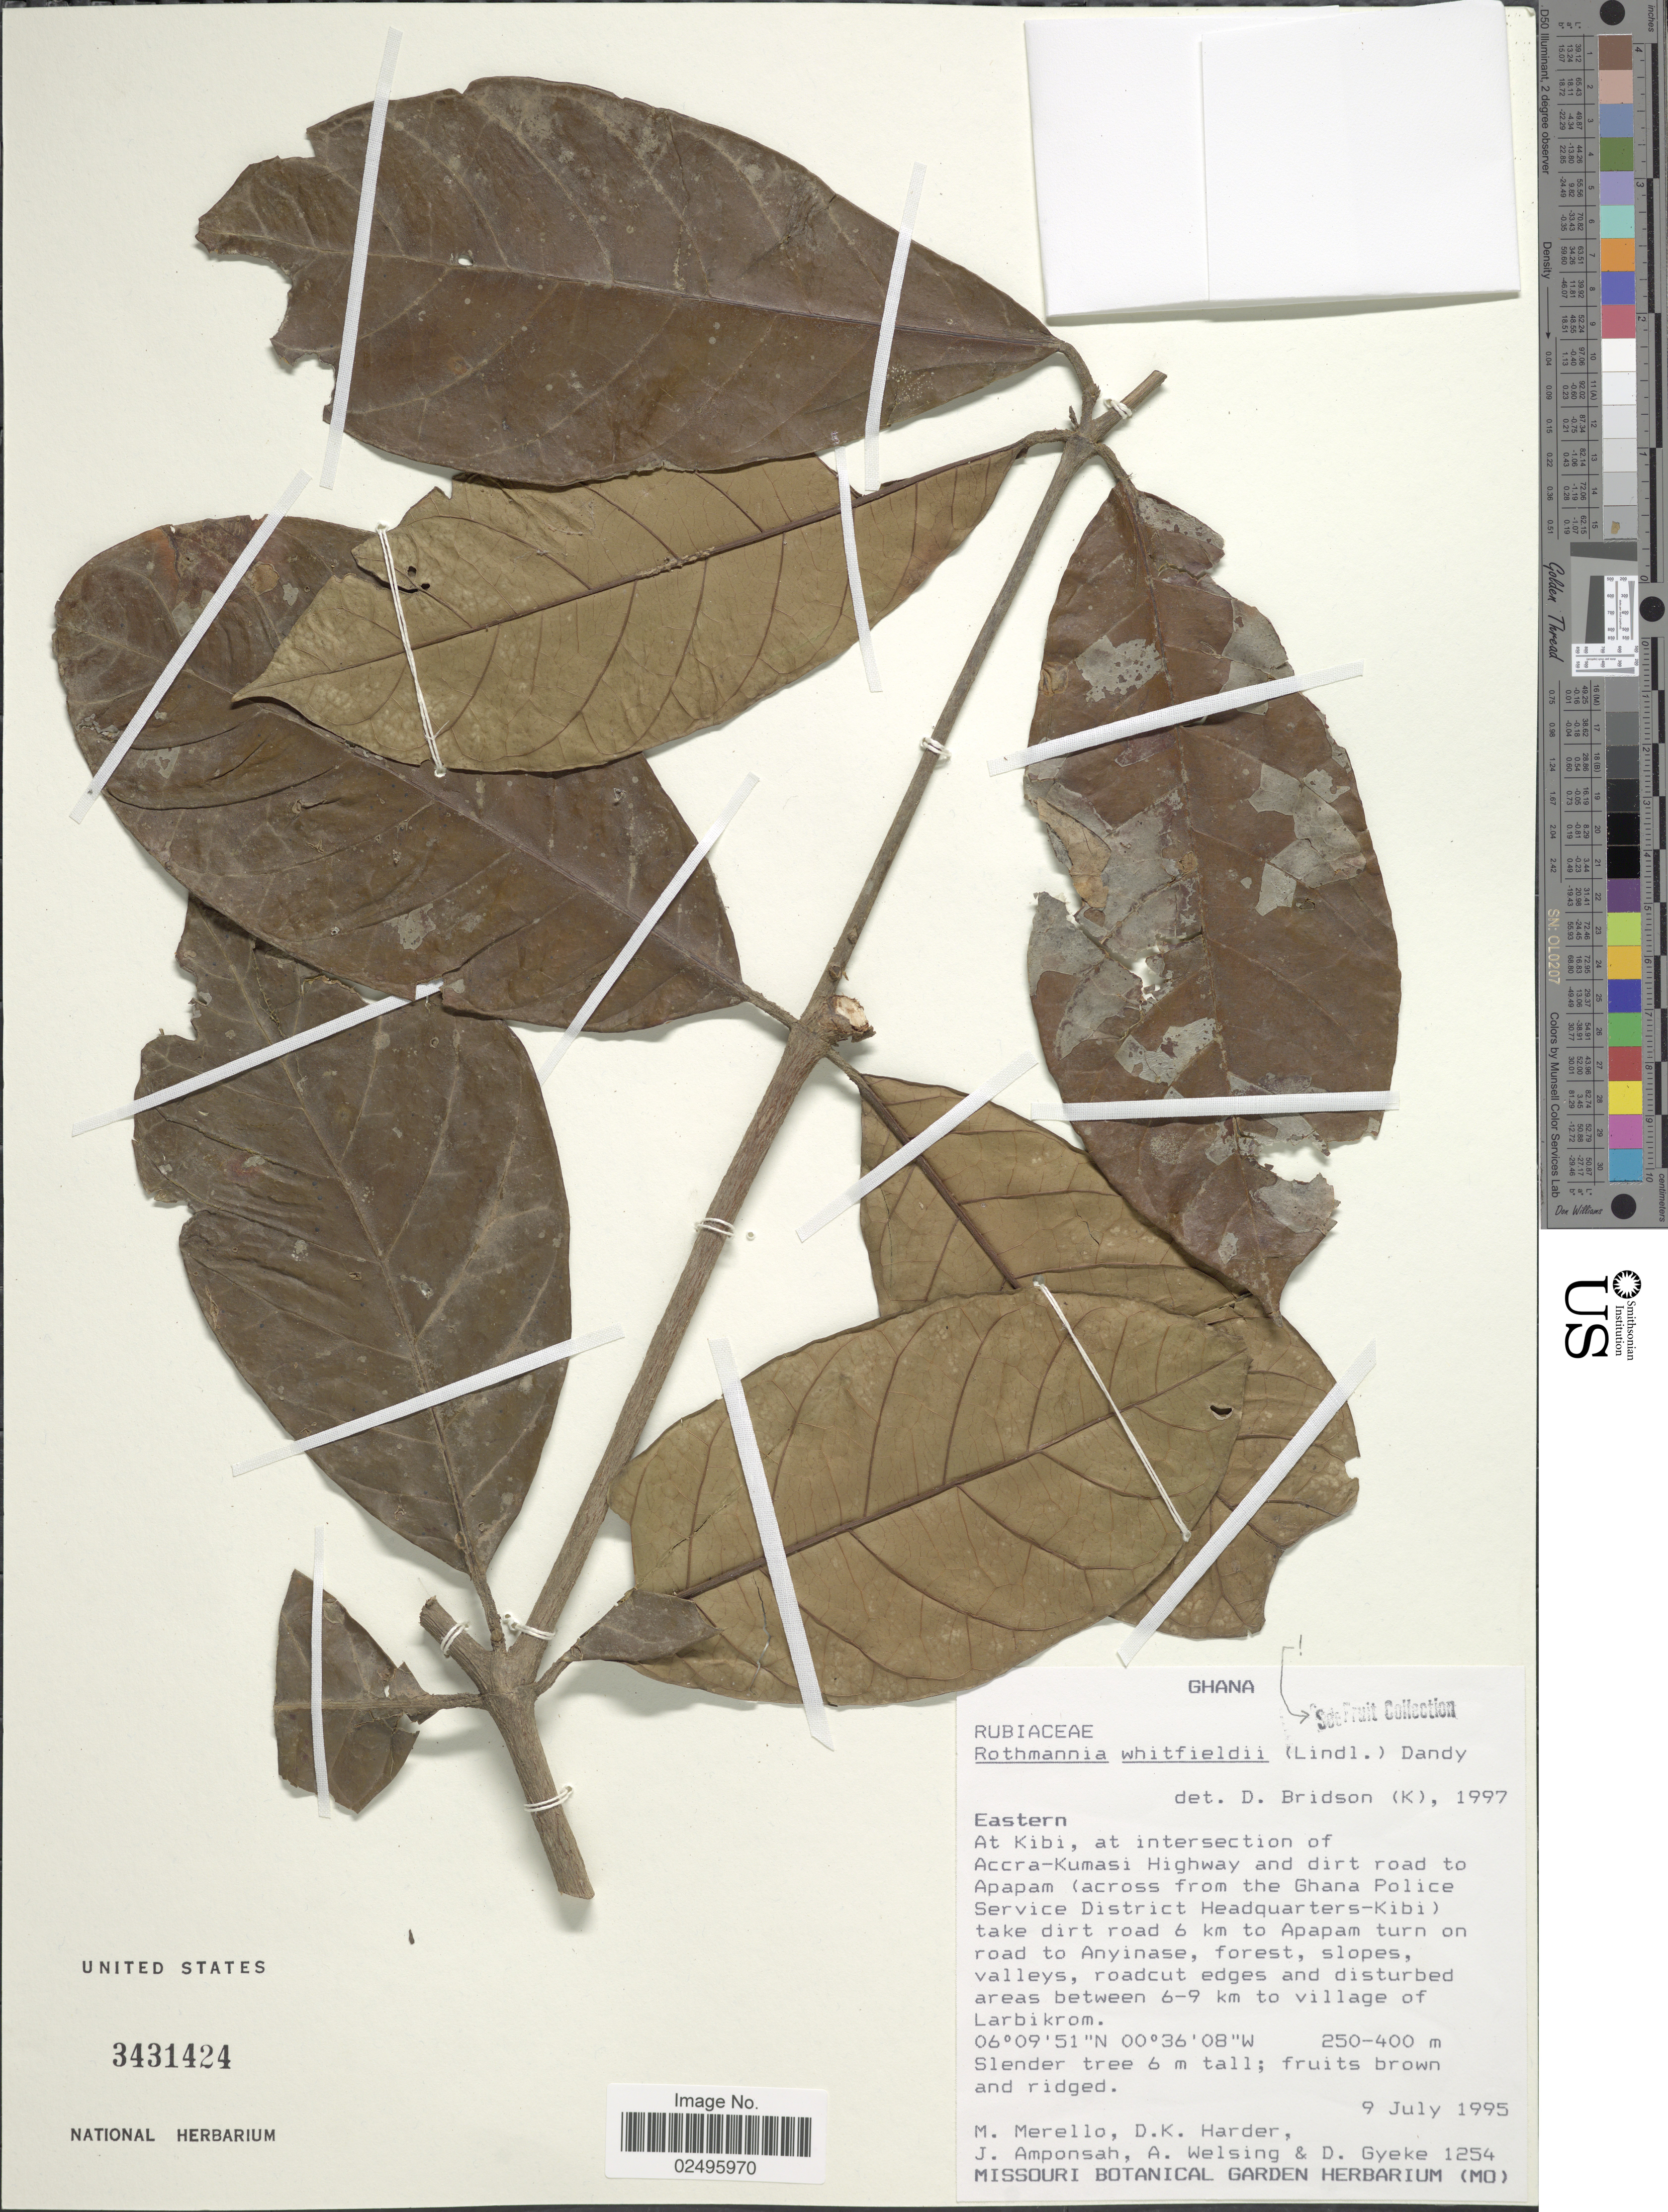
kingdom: Plantae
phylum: Tracheophyta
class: Magnoliopsida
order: Gentianales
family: Rubiaceae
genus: Rothmannia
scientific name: Rothmannia whitfieldii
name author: (Lindl.) Dandy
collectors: M. Merello, D. Harder, J. Amponsah, A. Welsing & D. Gyeke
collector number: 1254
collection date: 1995-07-09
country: Ghana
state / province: Eastern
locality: At Kibi, at intersection of Accra-Kumasi Highway and dirt road to Apapam (across from the Ghana Police Service District Headquarters-Kibi) take dirt road 6 km to Apapam turn on road to Anyinase, areas between 6-9 km to village of Larbikrom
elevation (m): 250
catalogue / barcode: US 3431424